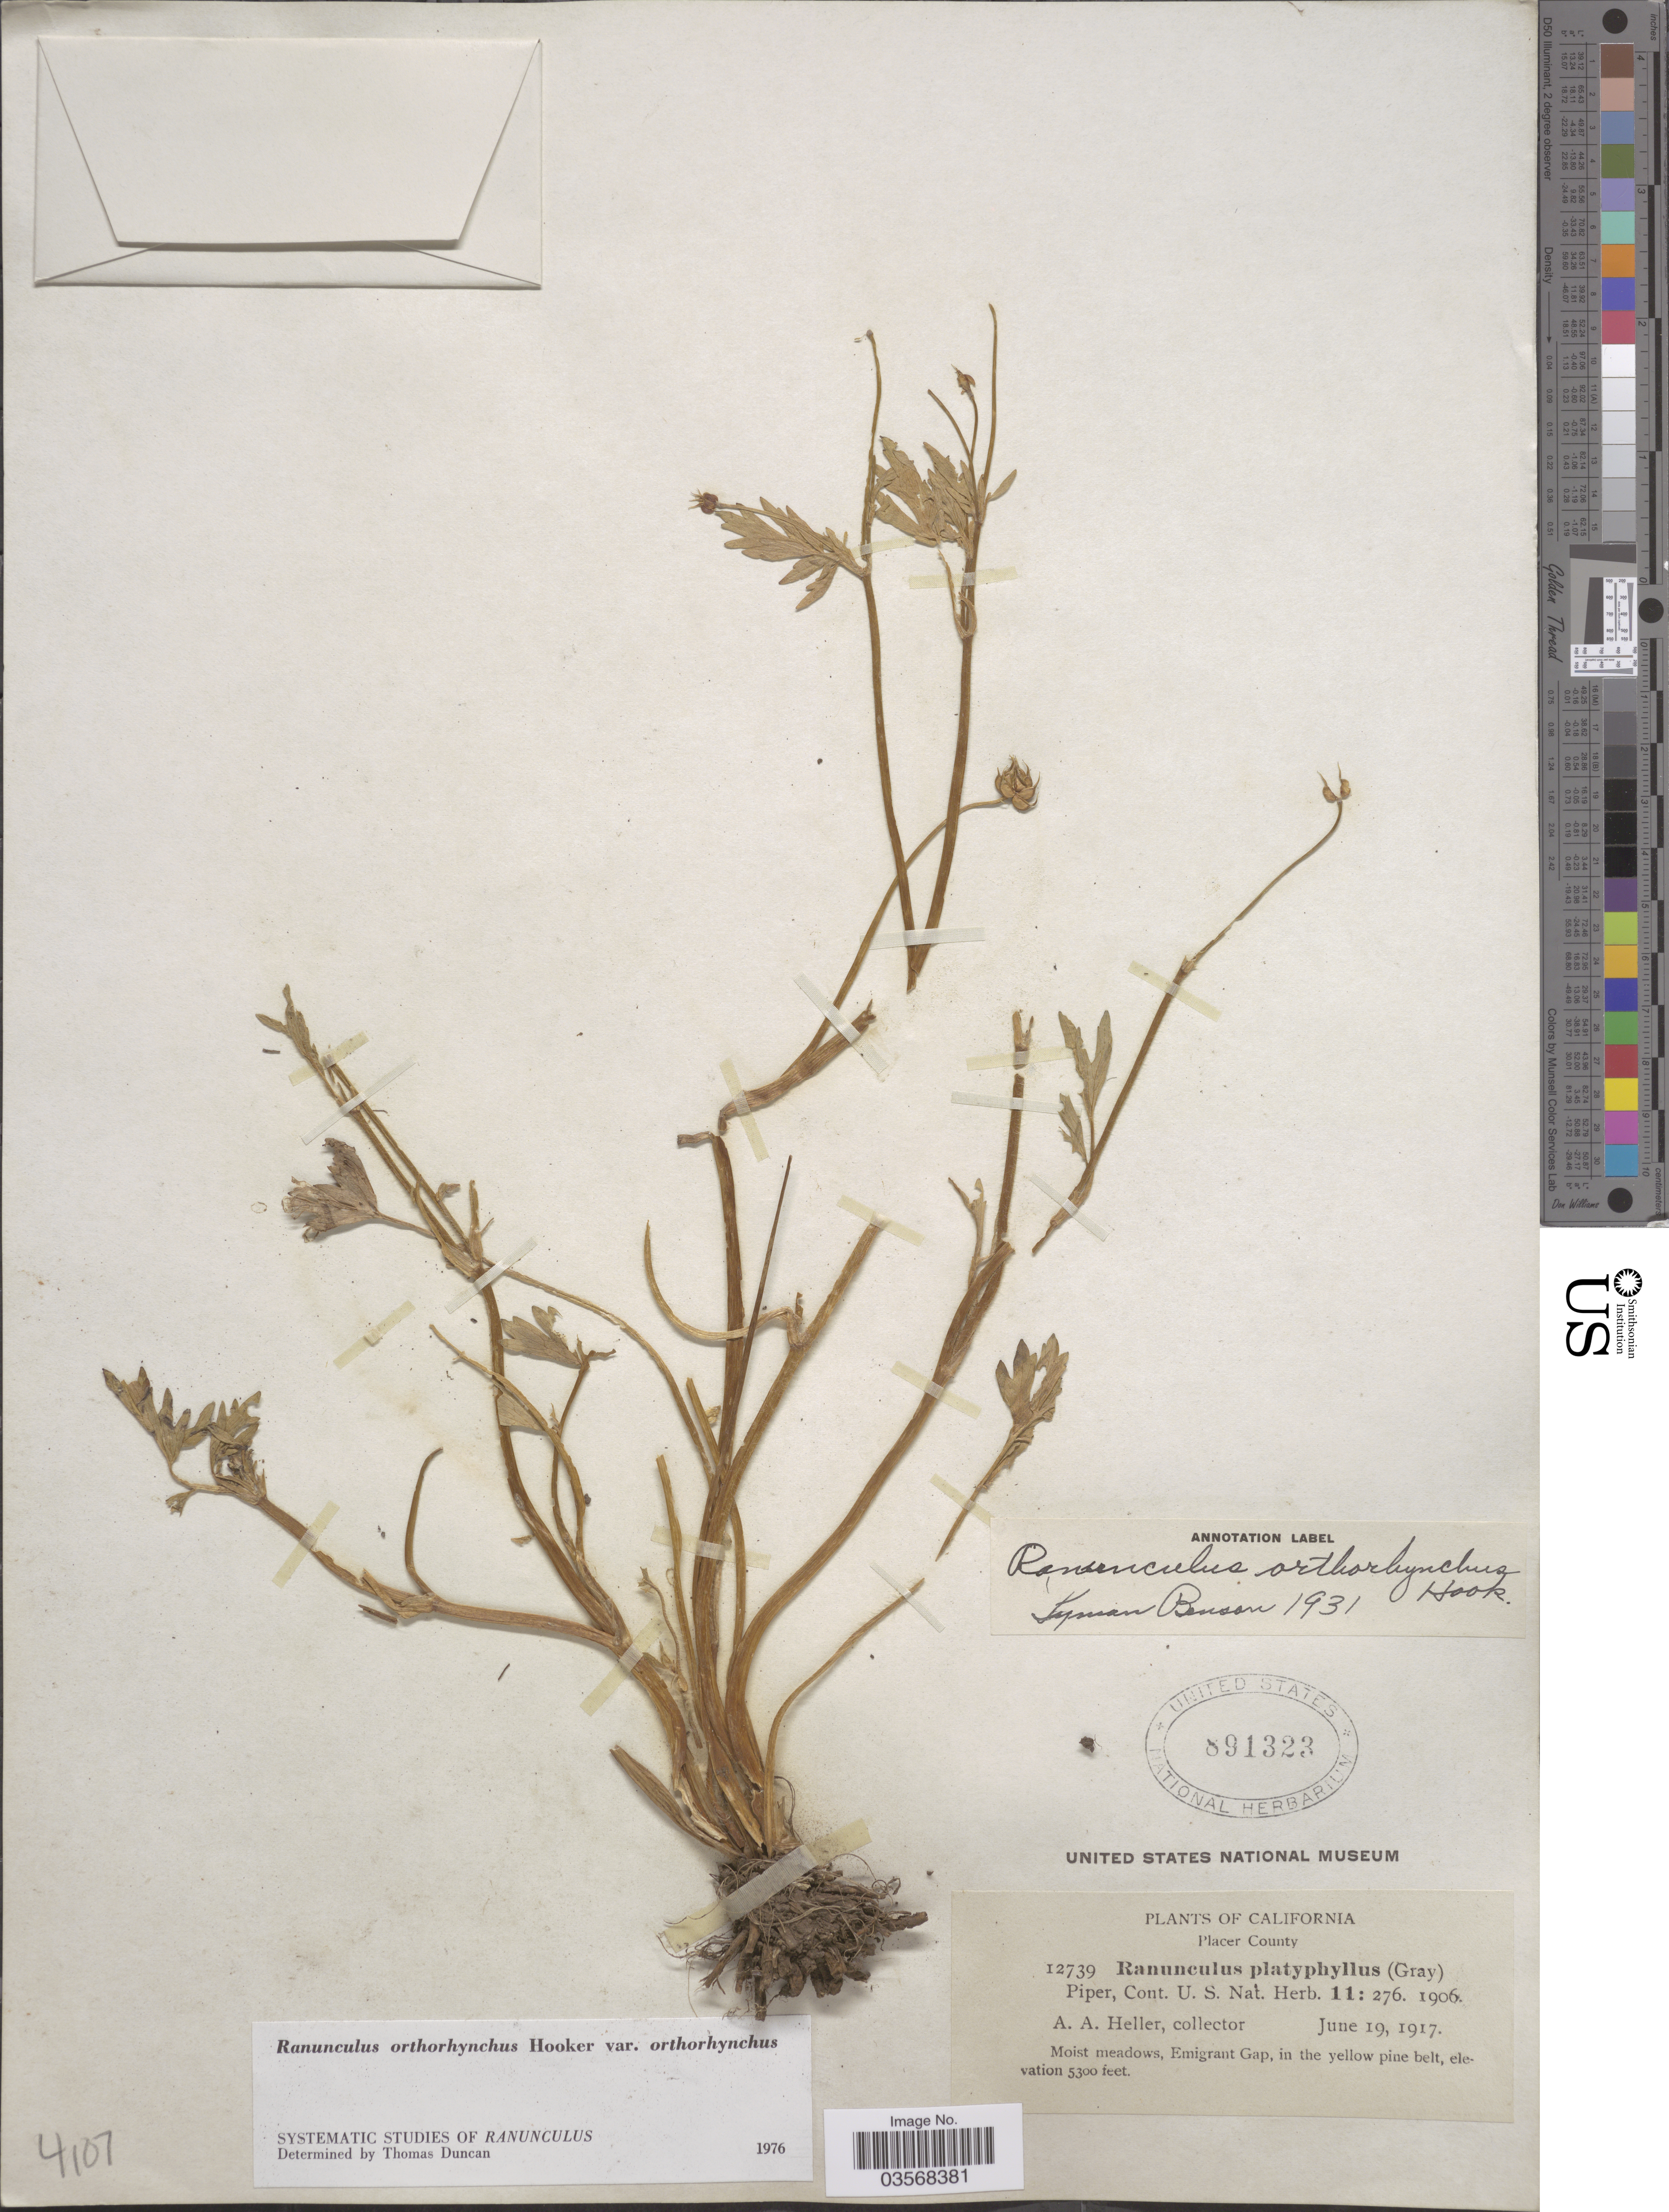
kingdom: Plantae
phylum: Tracheophyta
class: Magnoliopsida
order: Ranunculales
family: Ranunculaceae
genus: Ranunculus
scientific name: Ranunculus orthorhynchus var. orthorhynchus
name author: Hook.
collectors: A. A. Heller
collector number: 12739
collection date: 1917-06-19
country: United States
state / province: California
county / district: Placer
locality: Placer County. Emigrant Gap, in the yellow pine belt.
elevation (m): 1615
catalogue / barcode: US 891323